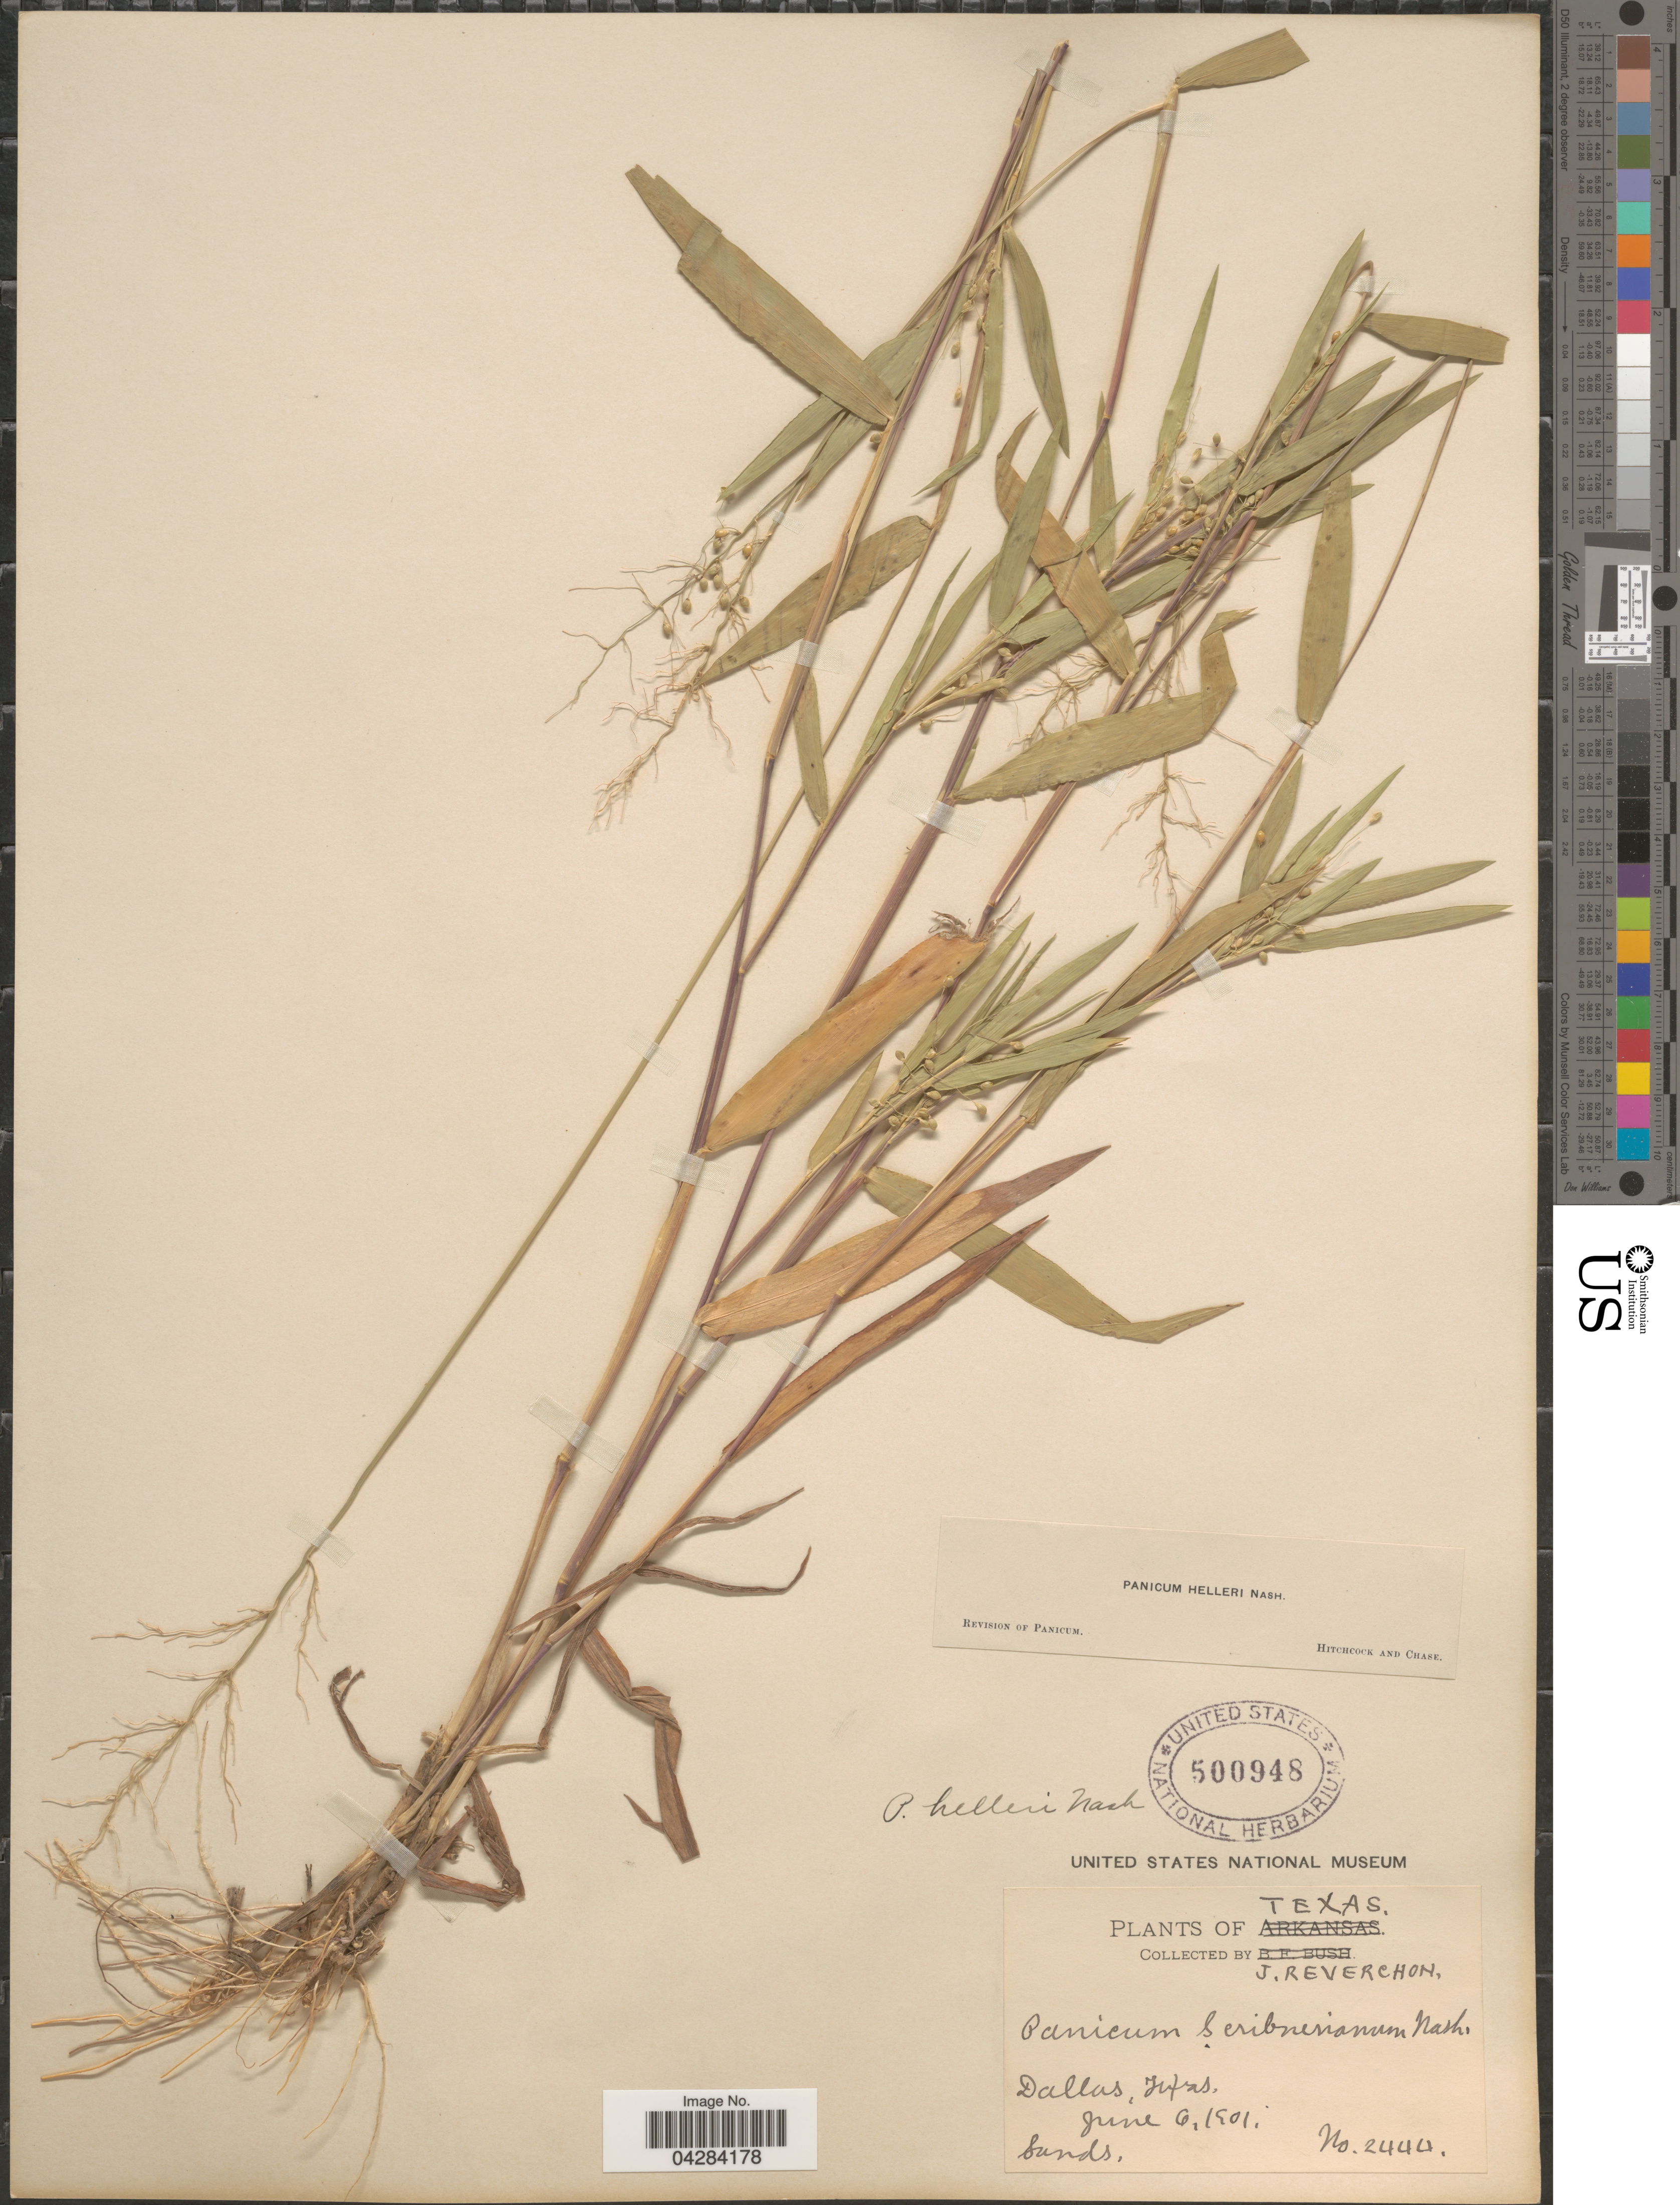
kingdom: Plantae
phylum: Tracheophyta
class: Liliopsida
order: Poales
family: Poaceae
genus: Dichanthelium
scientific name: Dichanthelium oligosanthes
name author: (Schult.) Gould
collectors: J. Reverchon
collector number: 2444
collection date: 1901-06-06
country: United States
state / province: Texas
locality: Dallas.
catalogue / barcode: US 500948